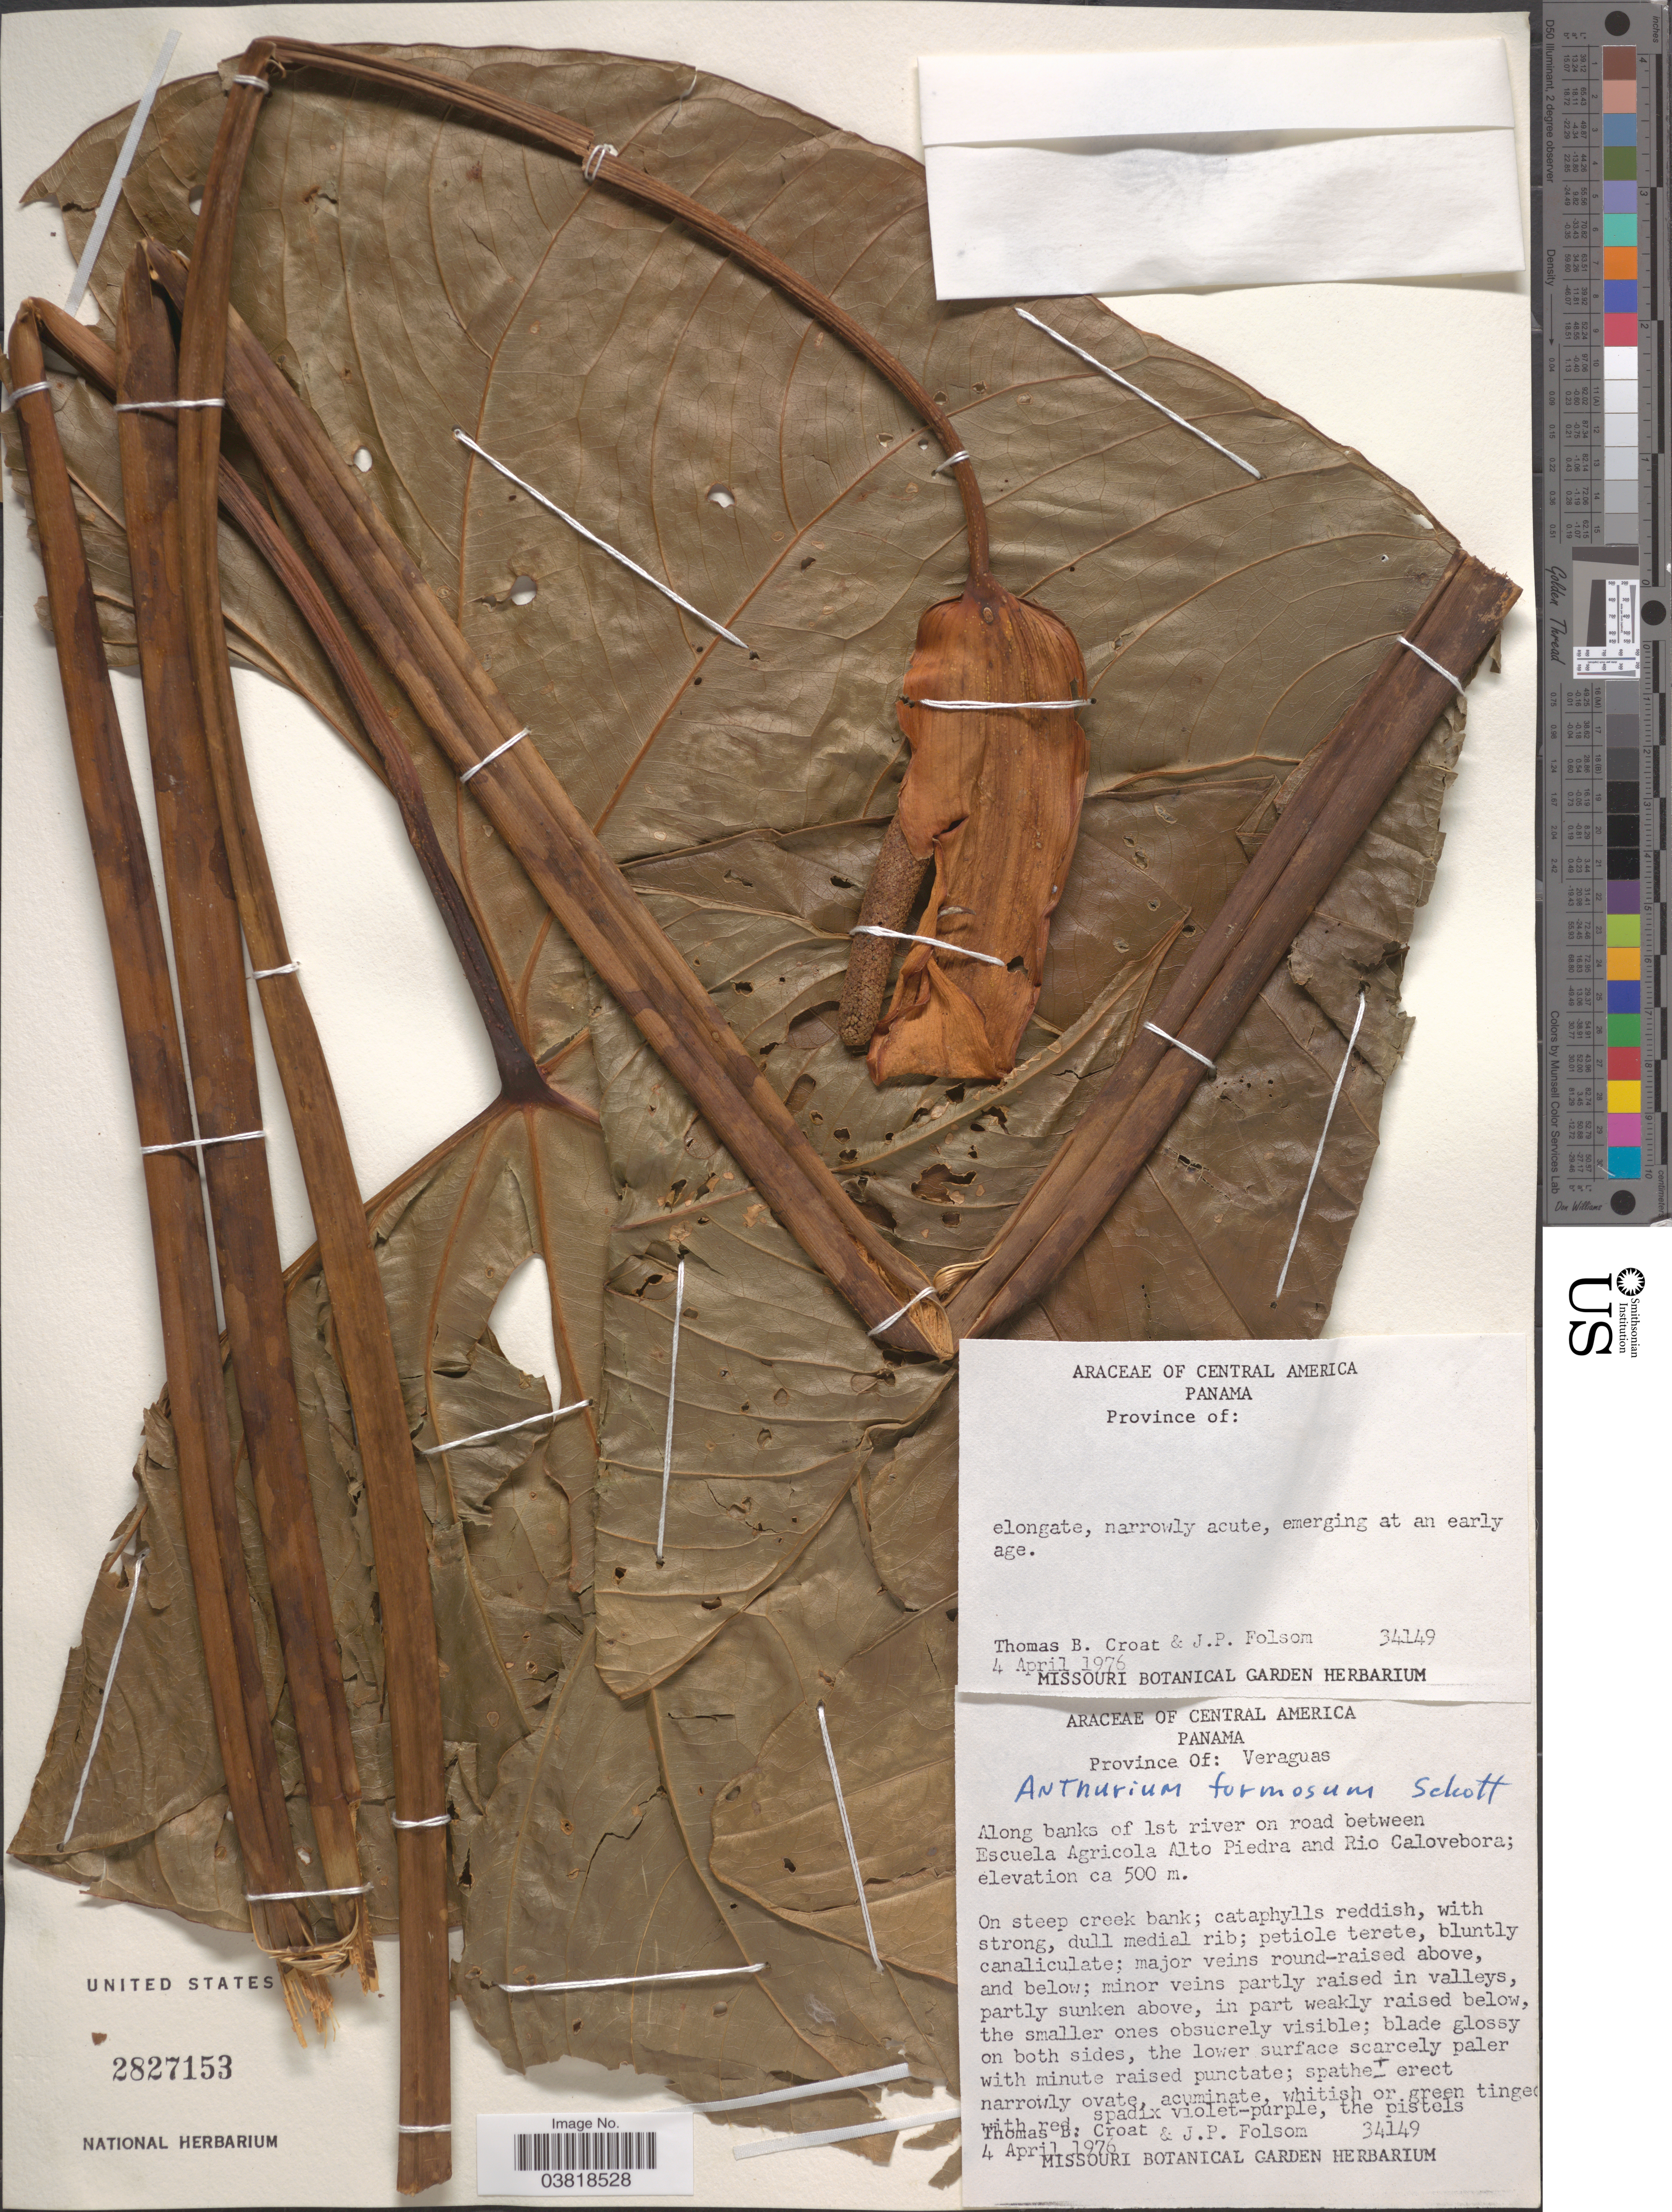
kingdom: Plantae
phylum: Tracheophyta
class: Liliopsida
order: Alismatales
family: Araceae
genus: Anthurium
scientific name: Anthurium formosum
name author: Schott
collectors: T. B. Croat & J. P. Folsom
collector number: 34149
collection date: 1976-04-04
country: Panama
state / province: Veraguas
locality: Along banks of 1st river on road between Escuela Agricola Alto Piedra and Rio Calovebora.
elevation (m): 500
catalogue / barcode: US 2827153